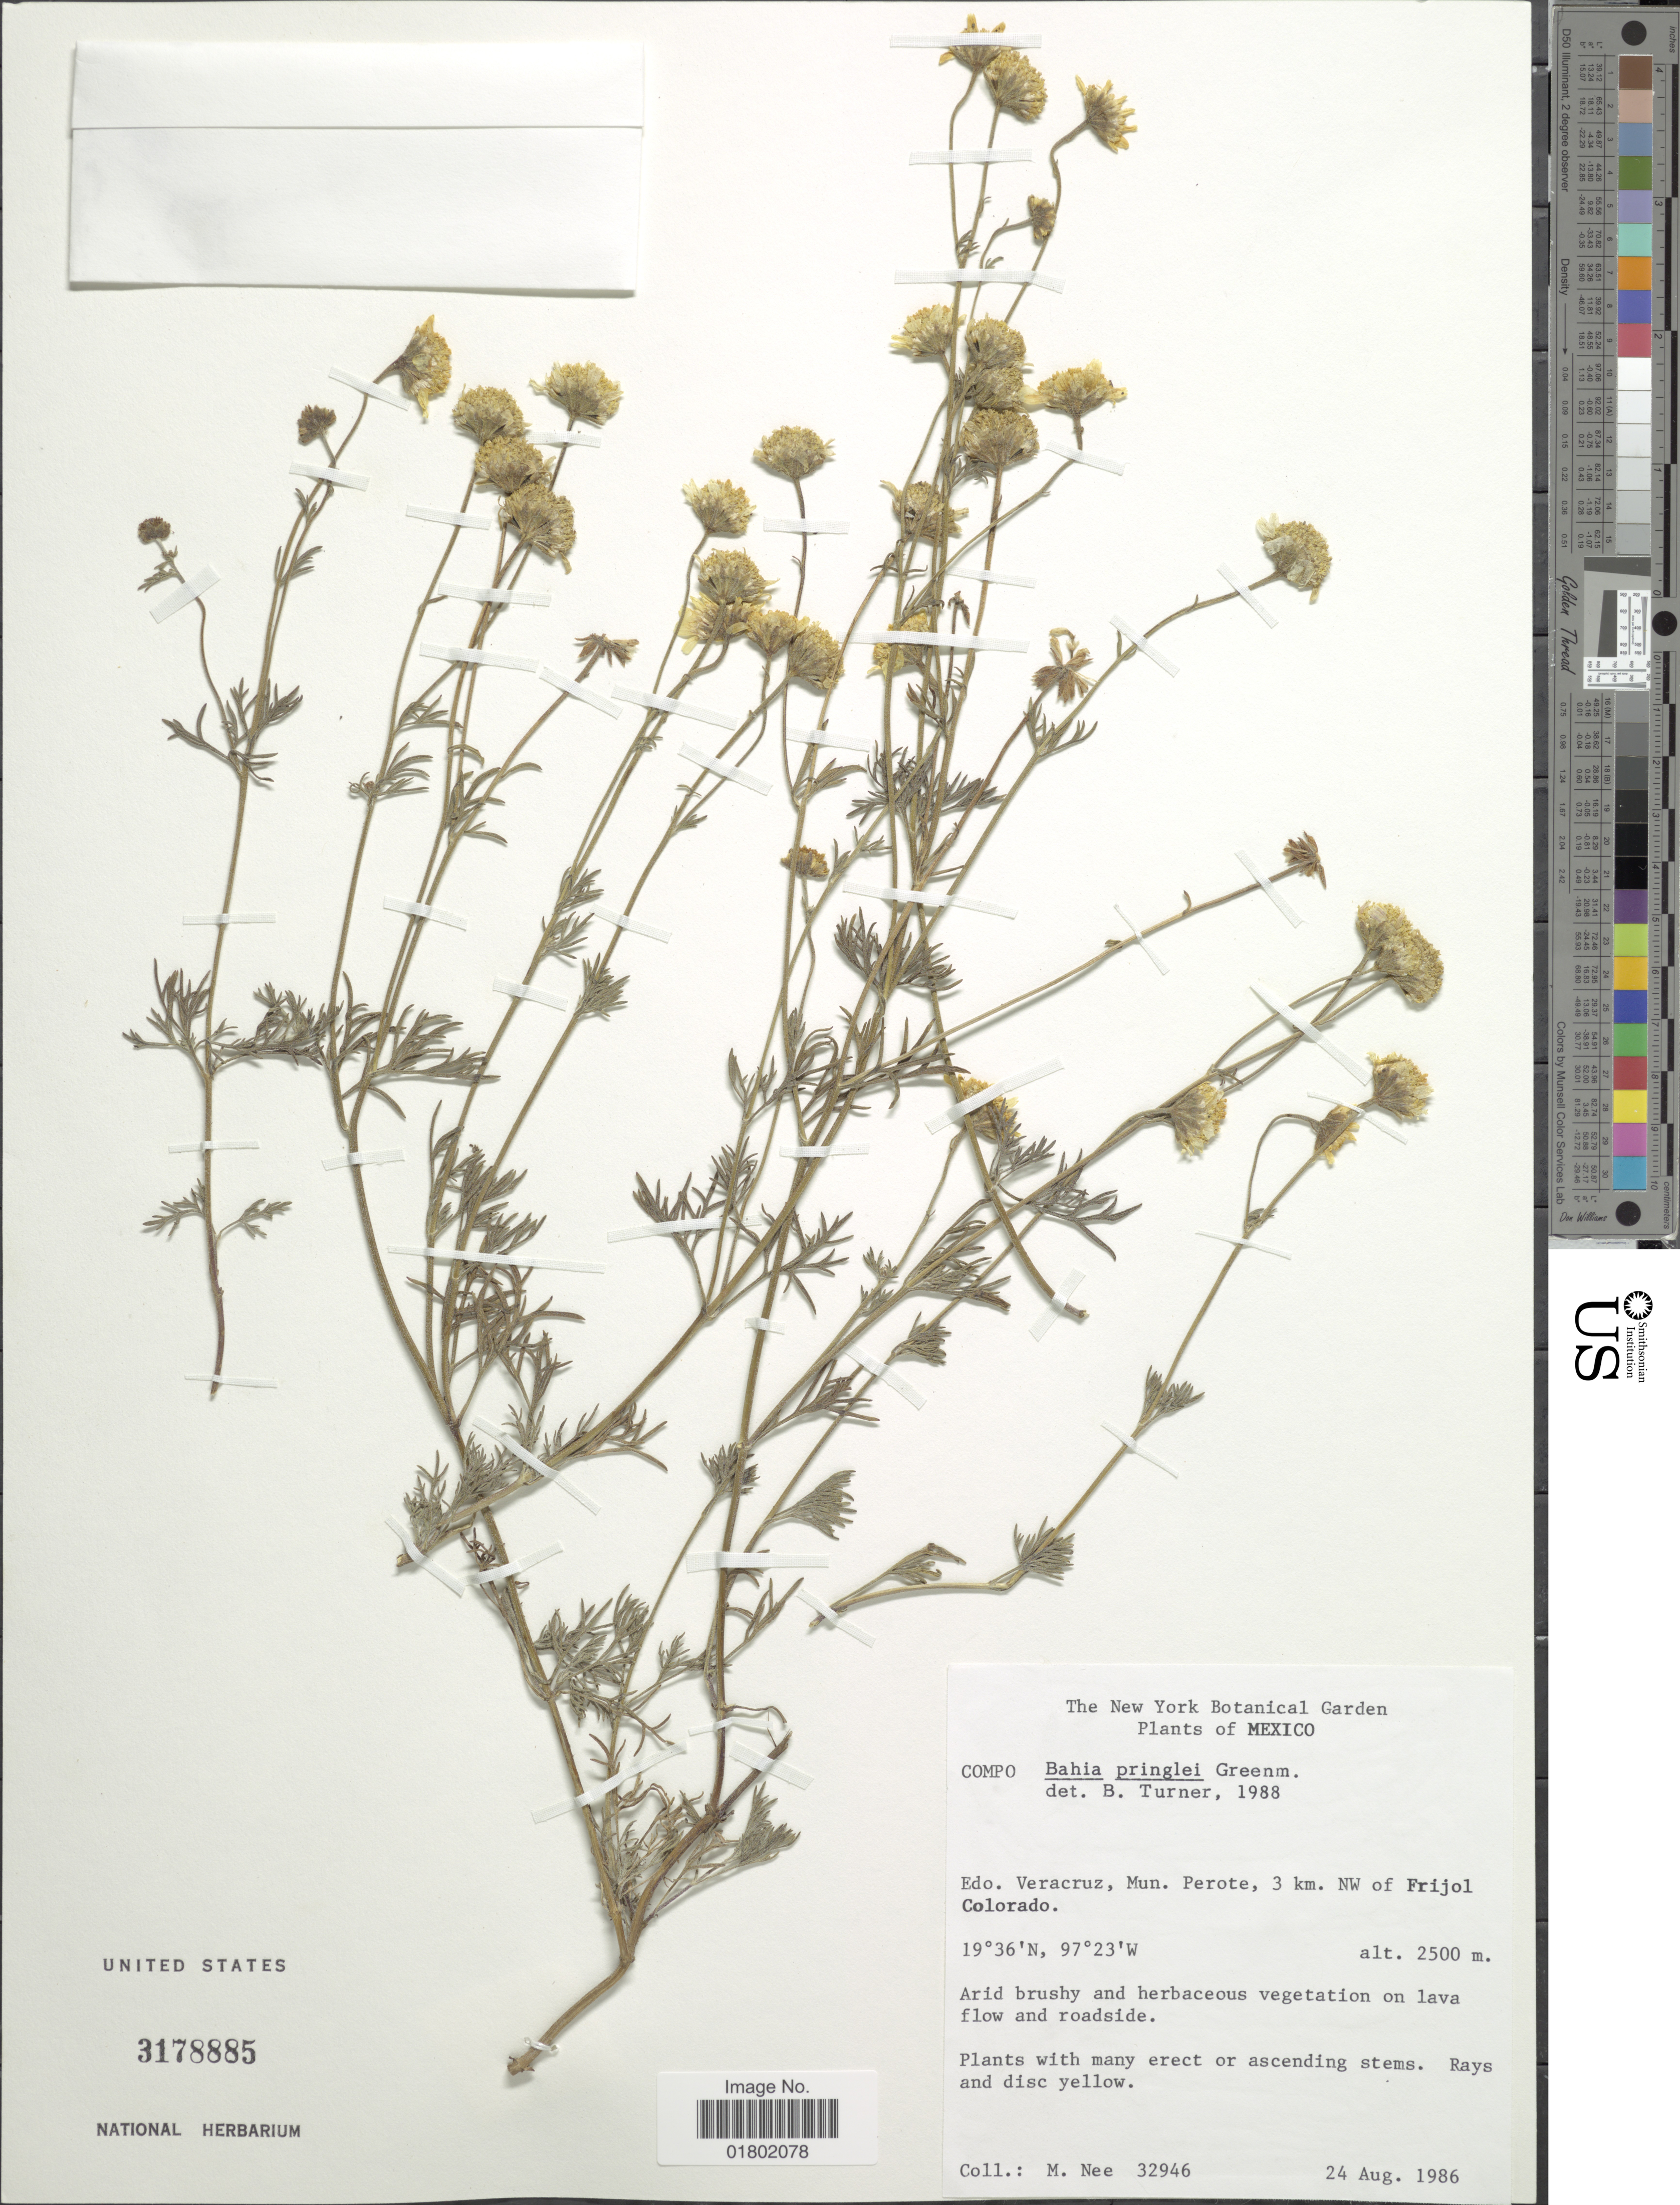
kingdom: Plantae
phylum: Tracheophyta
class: Magnoliopsida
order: Asterales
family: Asteraceae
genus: Bahia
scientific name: Bahia pringlei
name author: Greenm.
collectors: M. Nee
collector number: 32946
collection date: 1986-08-24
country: Mexico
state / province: Veracruz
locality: Mun. Perote, 3 km. NW of Frijol Colorado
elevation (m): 2500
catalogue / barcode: US 3178885